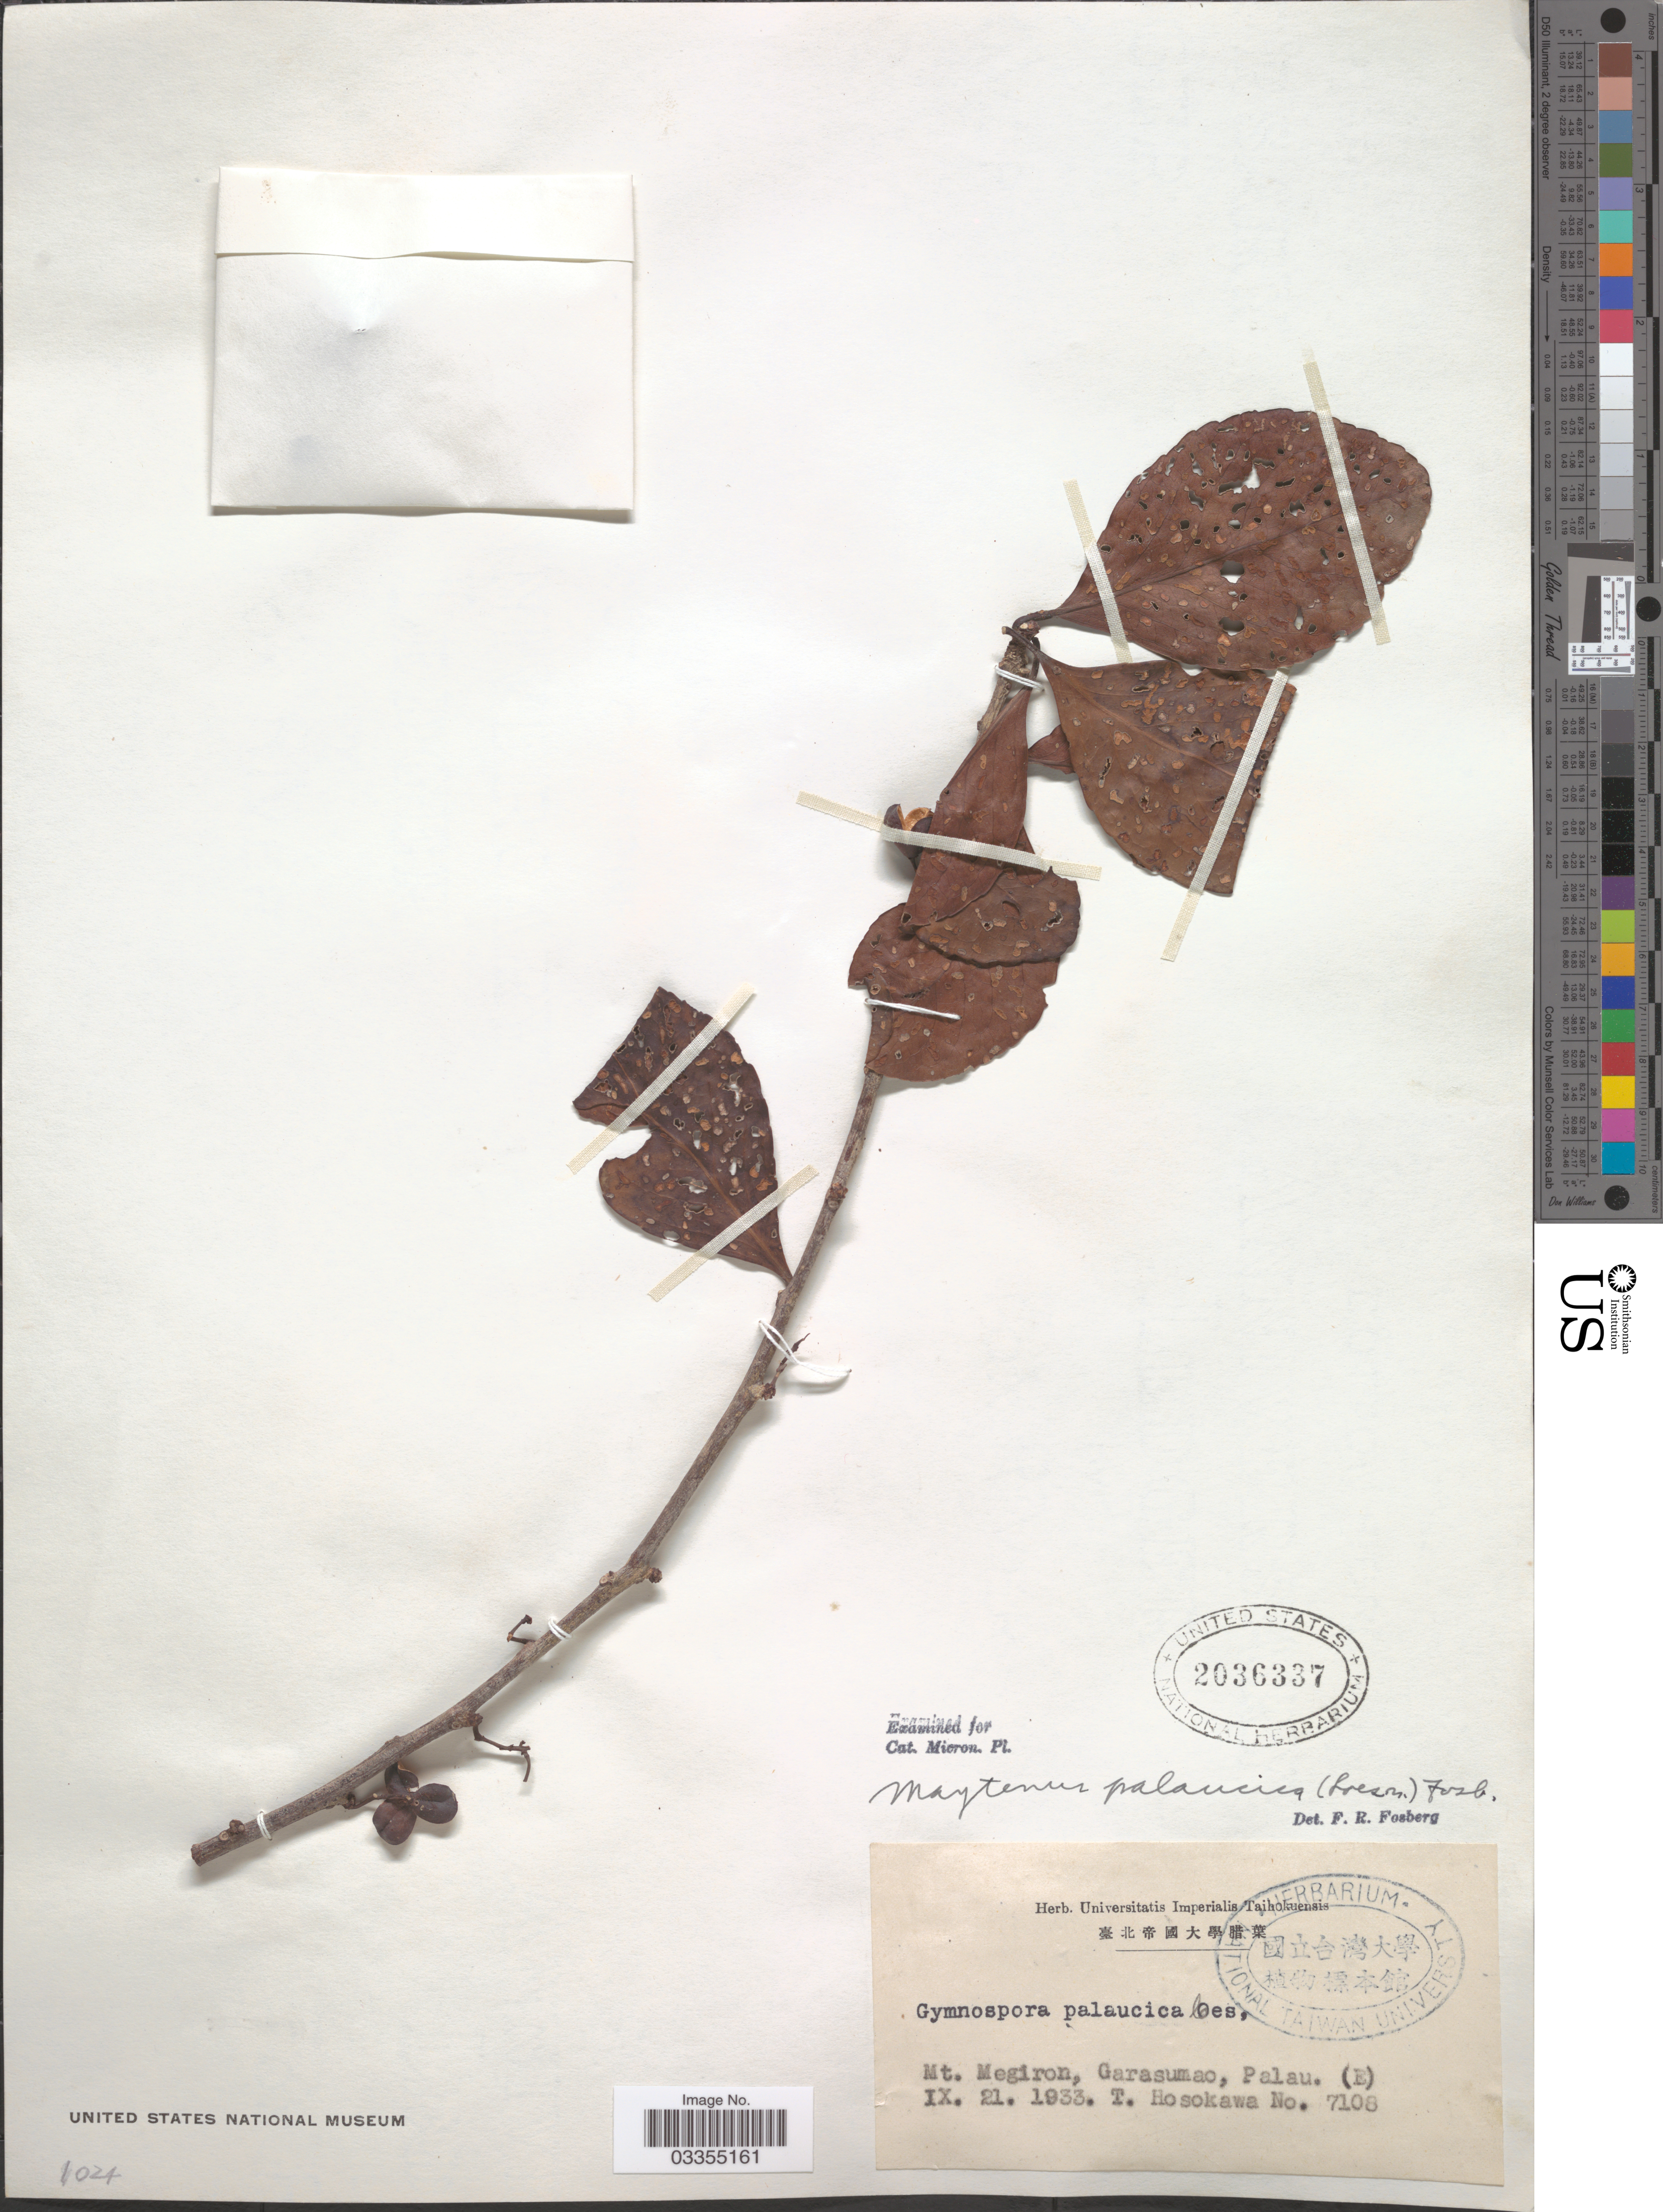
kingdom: Plantae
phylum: Tracheophyta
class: Magnoliopsida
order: Celastrales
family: Celastraceae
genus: Gymnosporia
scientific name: Gymnosporia palauica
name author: Loes.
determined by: Wagner, W. L., (BOT), Smithsonian Institution - National Museum of Natural History (UNITED STATES)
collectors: T. Hosokawa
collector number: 7108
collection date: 1933-09-21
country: Palau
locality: Mt. Megiron, Garasumao, Palau. (E).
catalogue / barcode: US 2036337